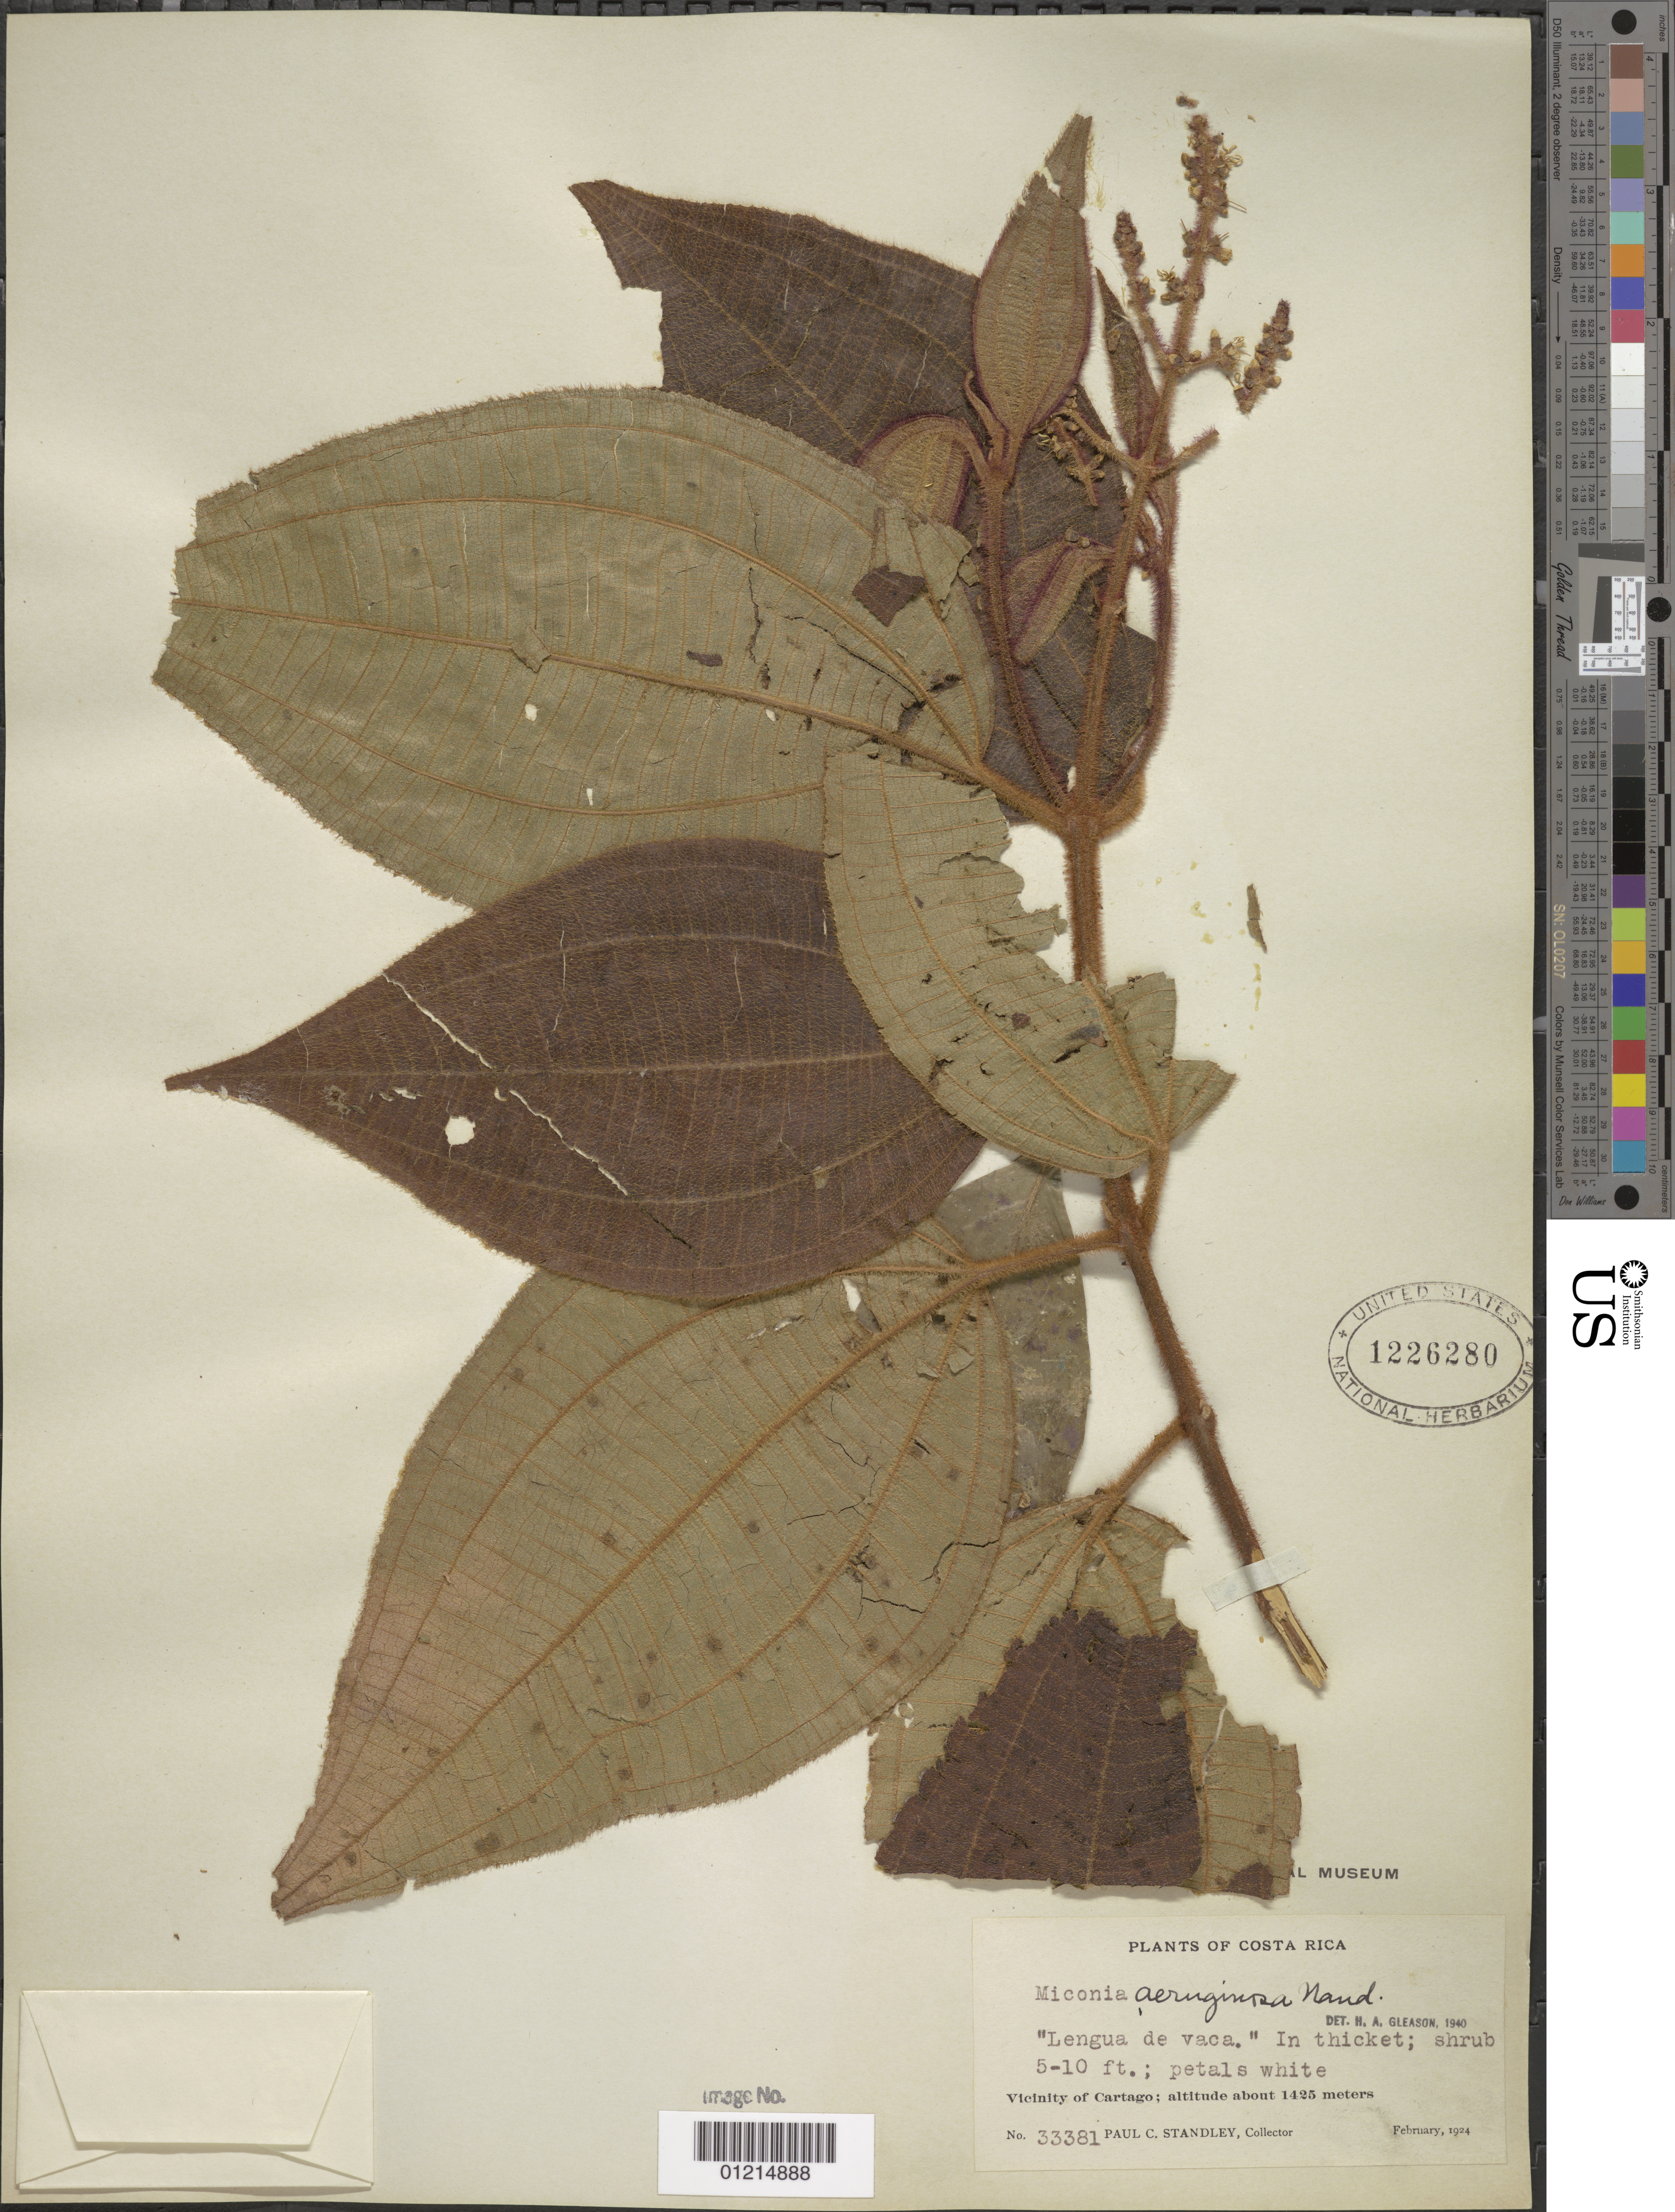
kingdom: Plantae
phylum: Tracheophyta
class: Magnoliopsida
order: Myrtales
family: Melastomataceae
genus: Miconia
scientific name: Miconia aeruginosa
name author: Naudin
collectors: P. C. Standley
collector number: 33381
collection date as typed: Feb 1924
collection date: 1924-02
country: Costa Rica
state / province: Cartago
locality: Vicinity of Cartago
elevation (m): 1425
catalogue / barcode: US 1226280